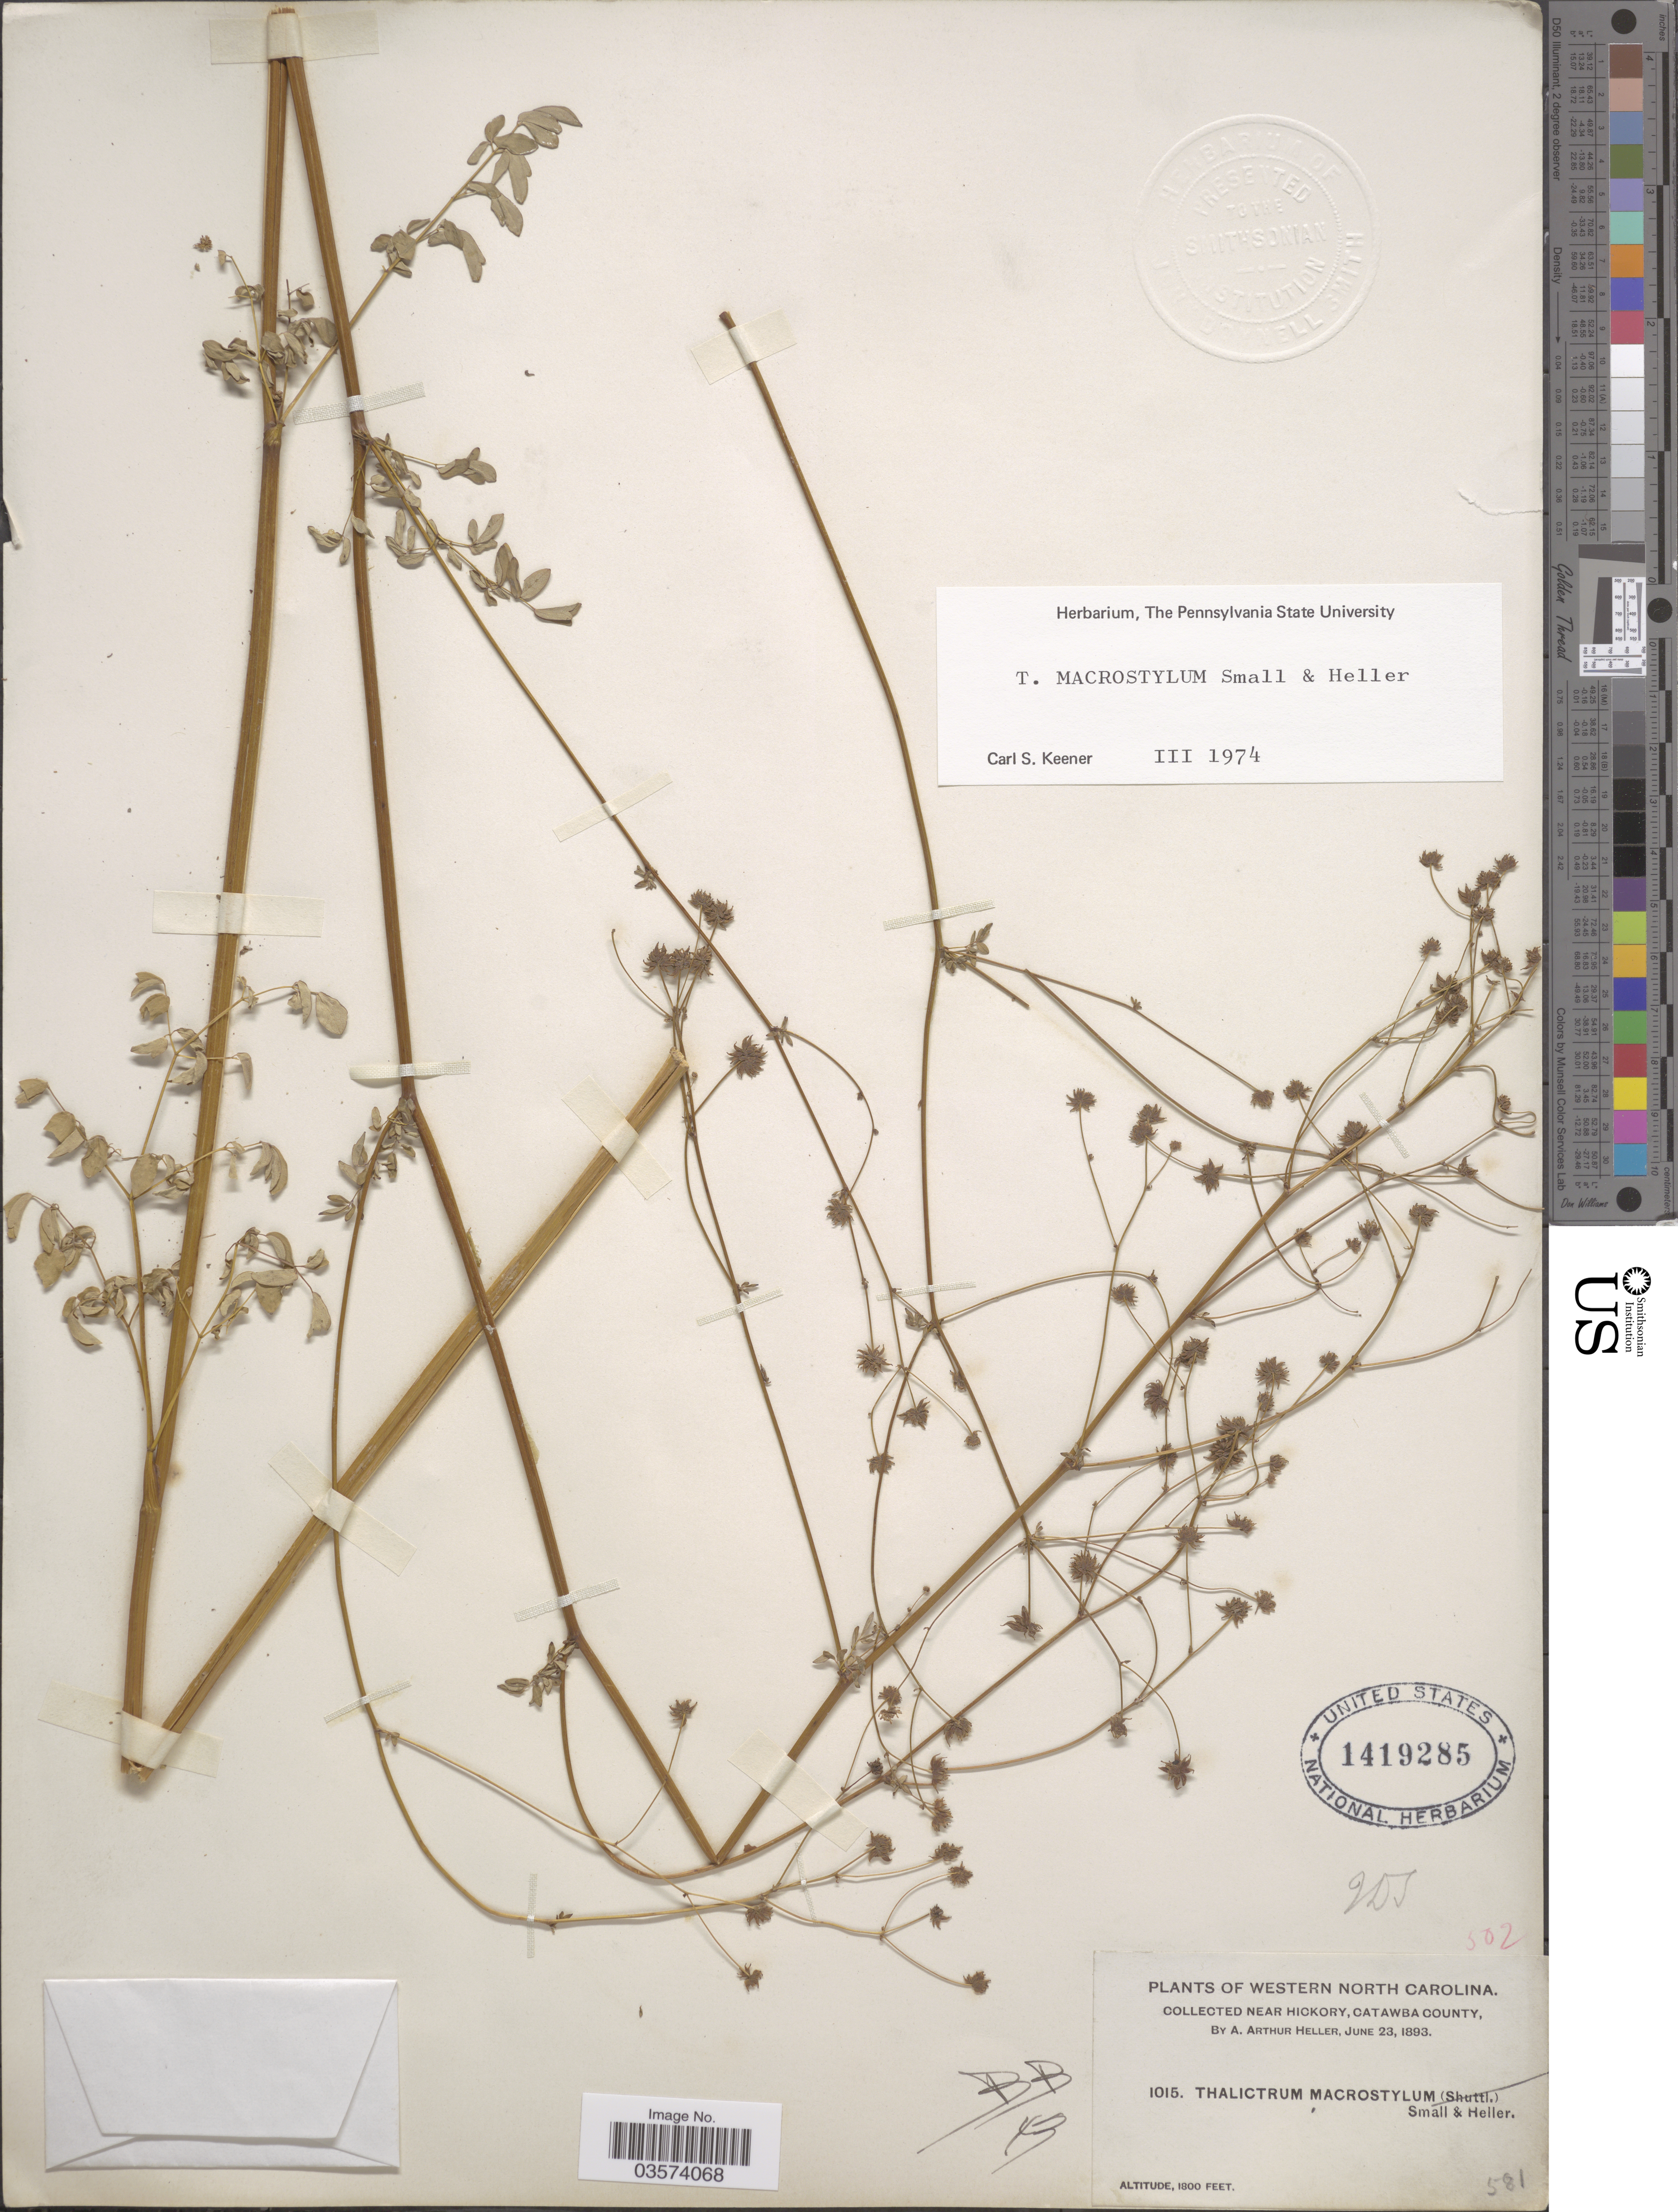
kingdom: Plantae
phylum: Tracheophyta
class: Magnoliopsida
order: Ranunculales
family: Ranunculaceae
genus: Thalictrum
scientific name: Thalictrum macrostylum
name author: Small & A. Heller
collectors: A. A. Heller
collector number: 1015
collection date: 1893-06-23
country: United States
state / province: North Carolina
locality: Western North Carolina. Near Hickory, Catawba County.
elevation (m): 549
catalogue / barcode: US 1419285